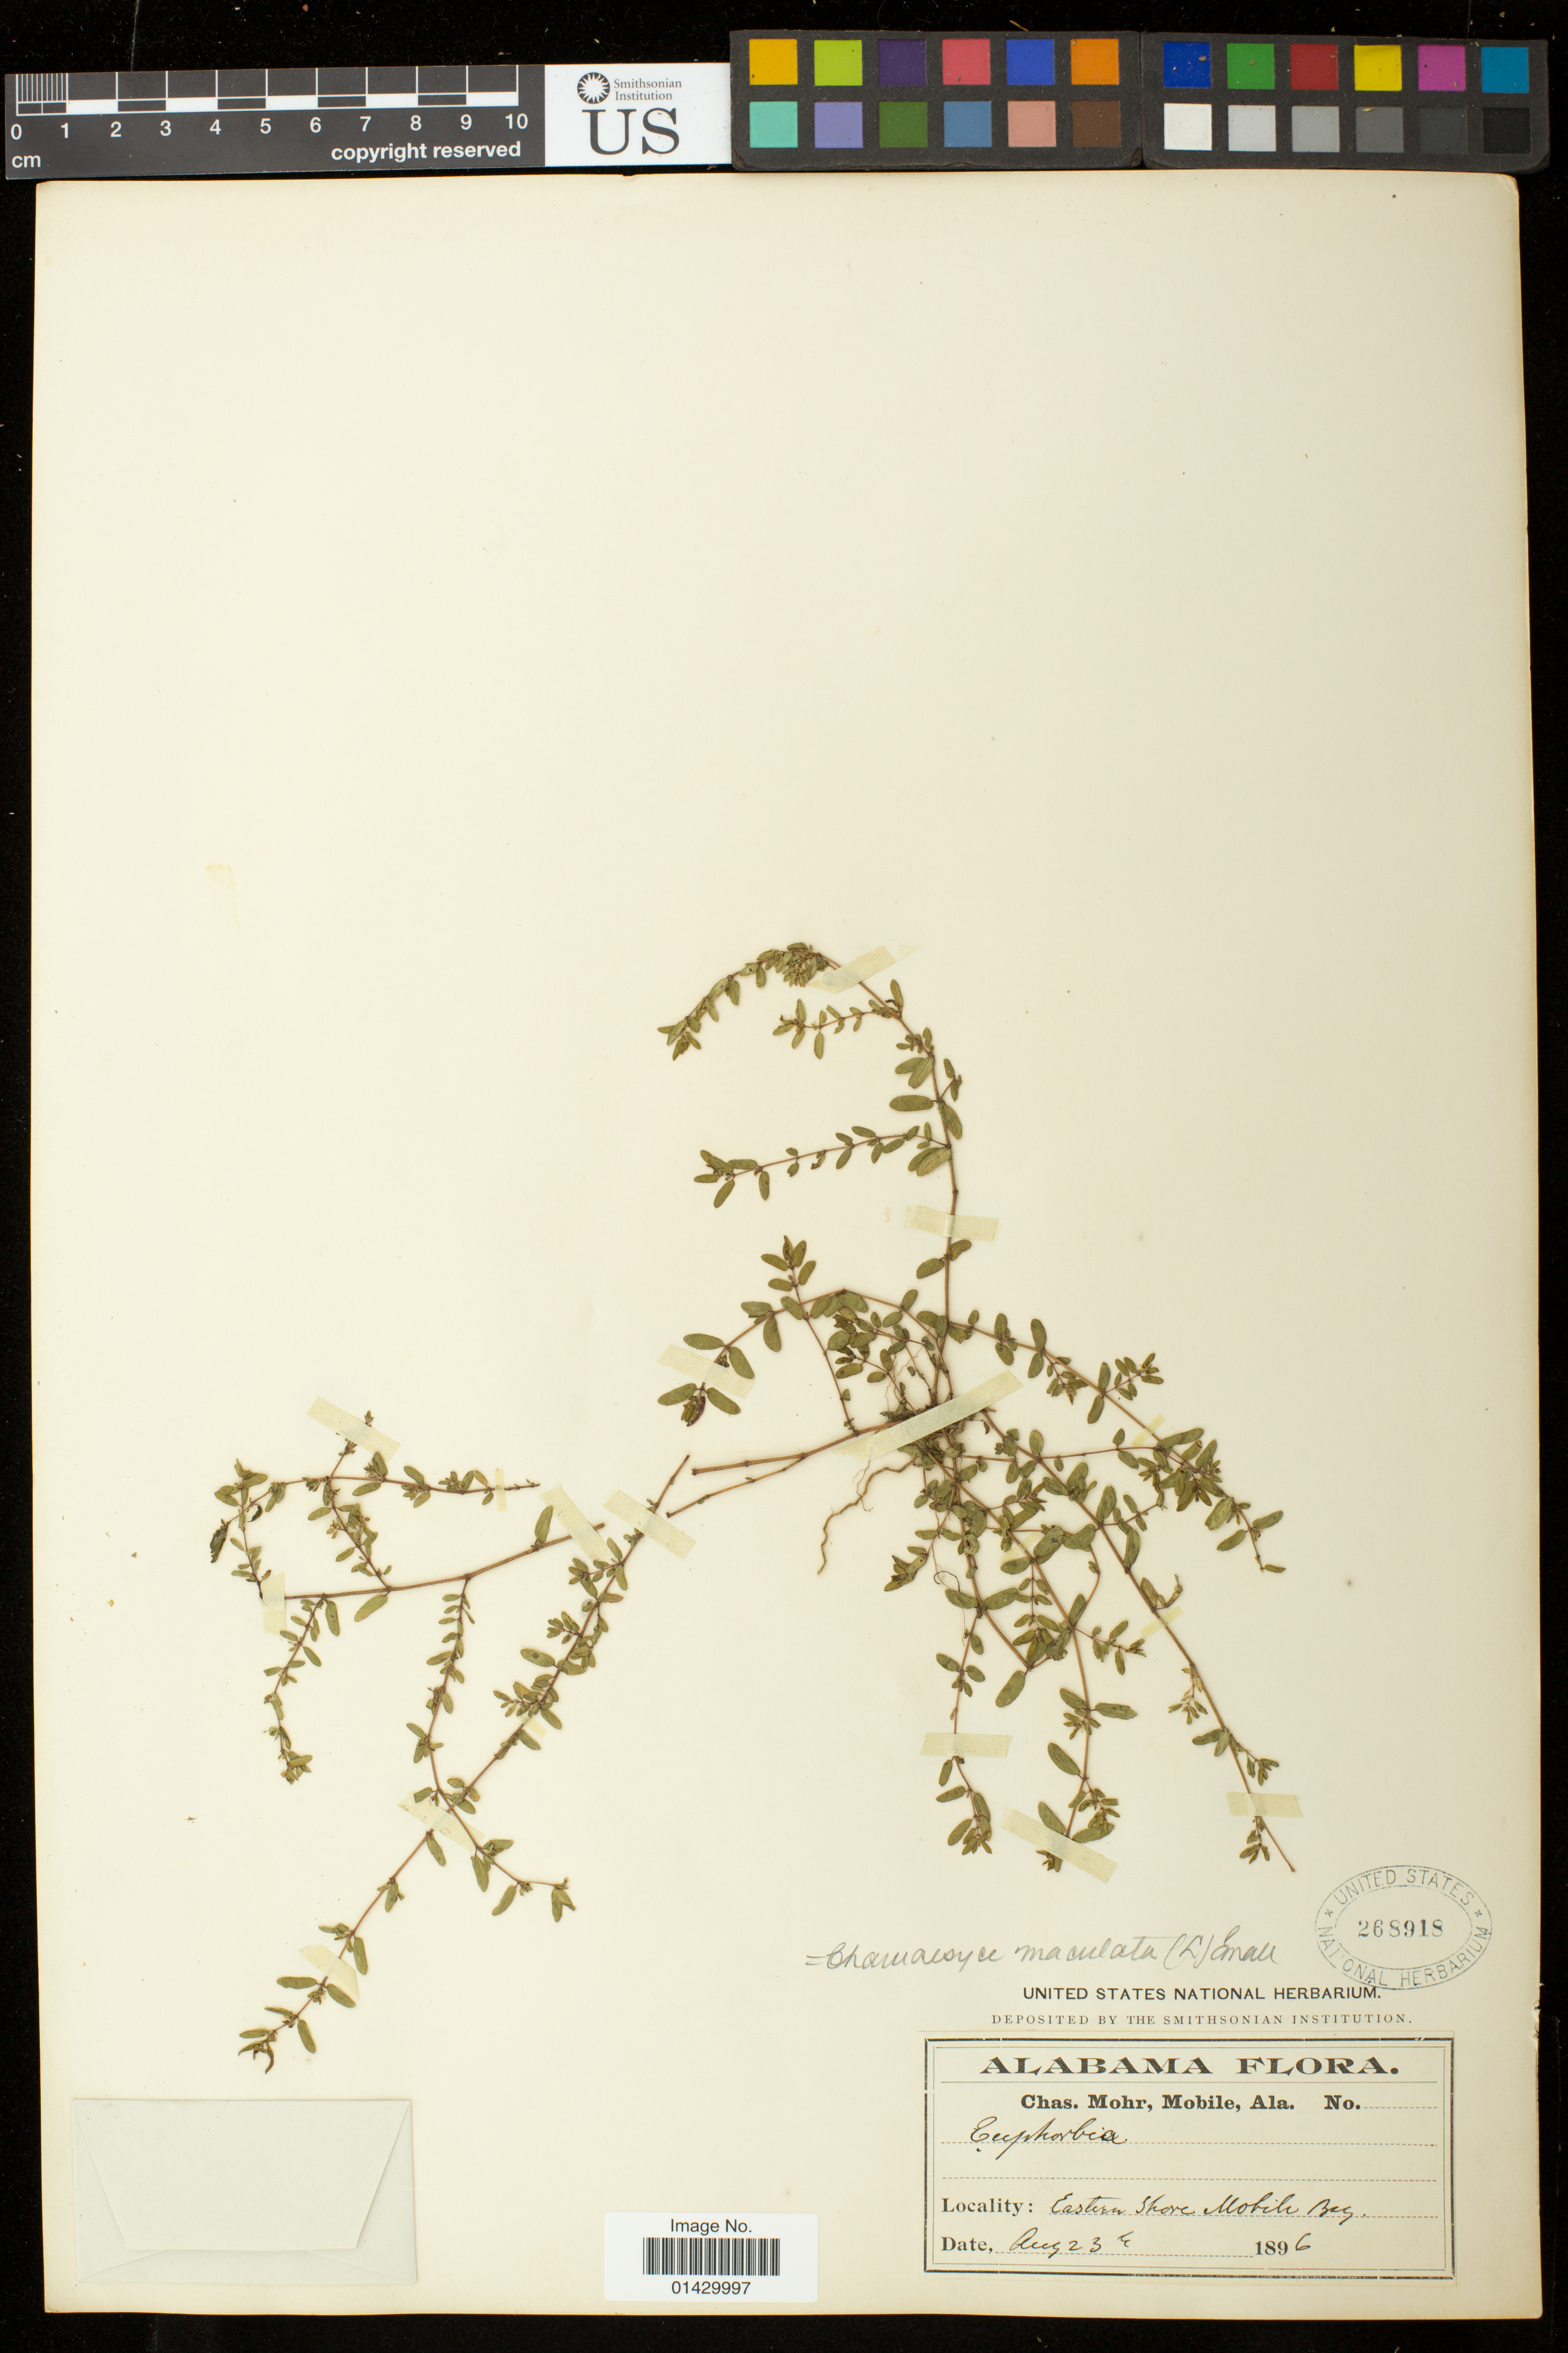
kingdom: Plantae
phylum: Tracheophyta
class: Magnoliopsida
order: Malpighiales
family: Euphorbiaceae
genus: Euphorbia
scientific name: Euphorbia maculata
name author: L.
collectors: C. T. Mohr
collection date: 1896-08-23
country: United States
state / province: Alabama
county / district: Mobile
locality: Eastern Shore Mobile Bay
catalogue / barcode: US 268918